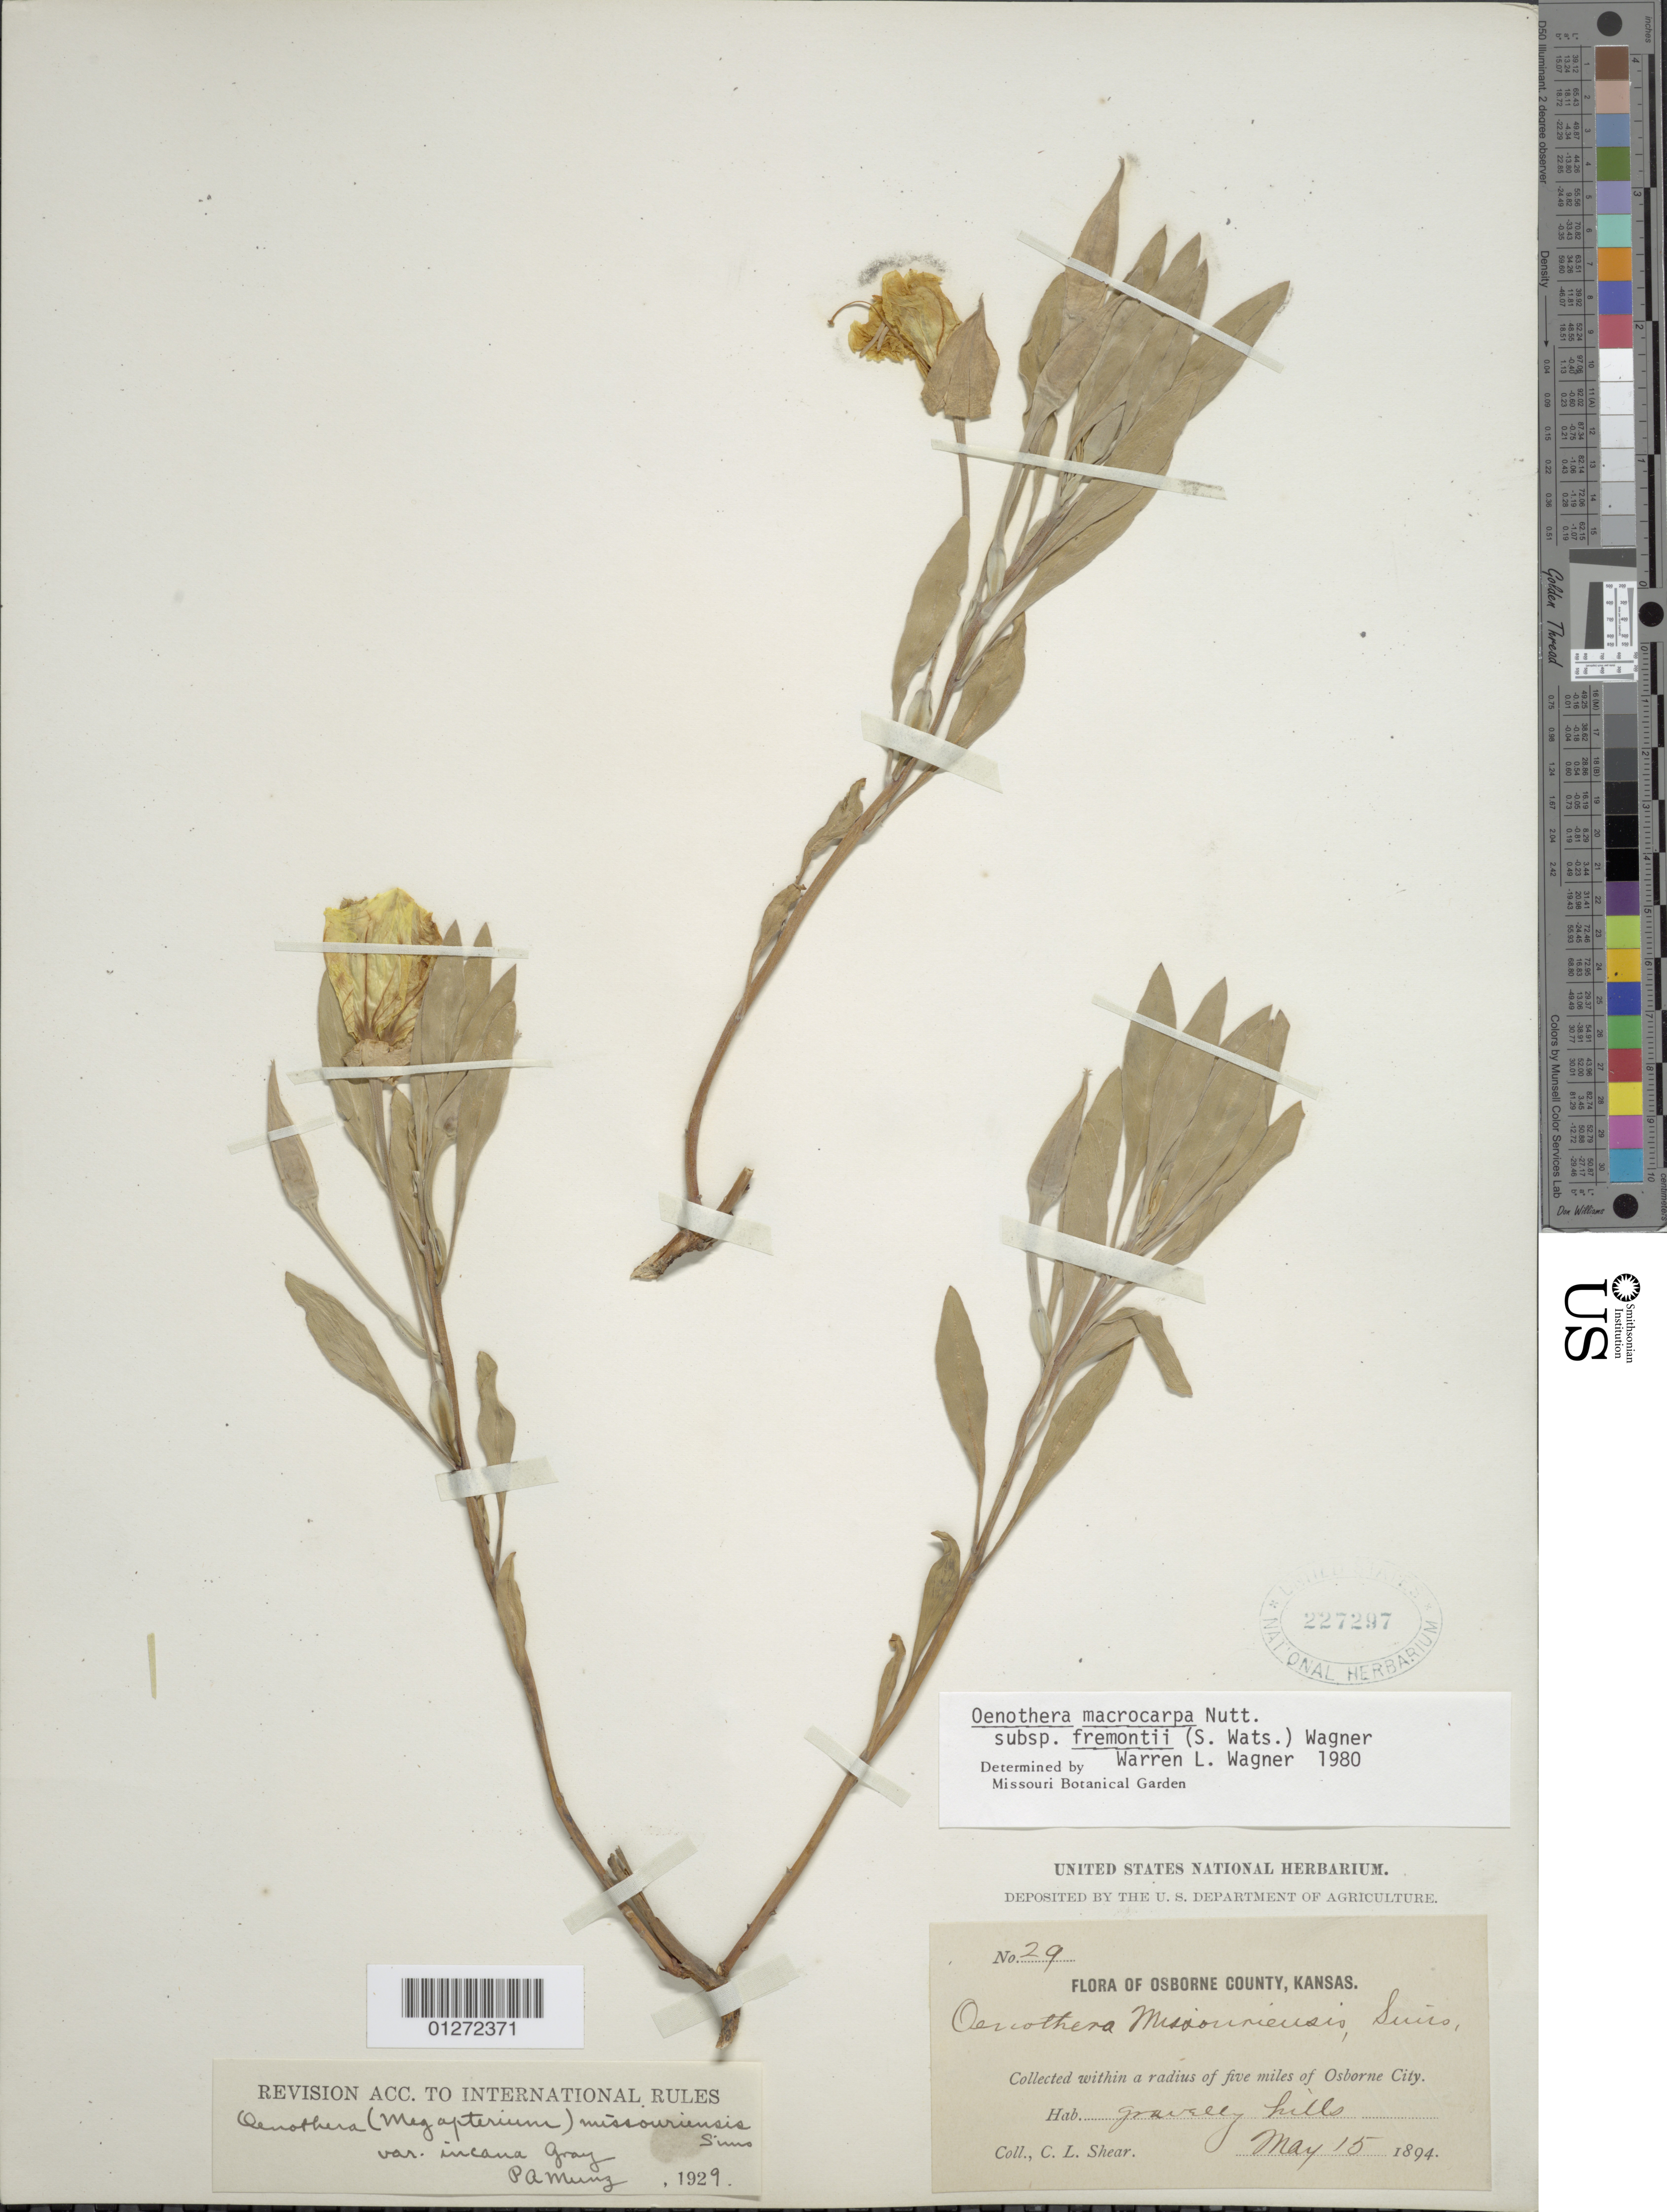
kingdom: Plantae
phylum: Tracheophyta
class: Magnoliopsida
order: Myrtales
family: Onagraceae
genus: Oenothera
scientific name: Oenothera macrocarpa subsp. fremontii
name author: (S. Watson) W.L. Wagner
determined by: Wagner, W. L., (BOT), Smithsonian Institution - National Museum of Natural History (UNITED STATES)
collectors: C. L. Shear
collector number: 29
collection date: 1894-05-15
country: United States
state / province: Kansas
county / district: Osborne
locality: Within a radius of five mi of Osborne City.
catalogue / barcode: US 227297